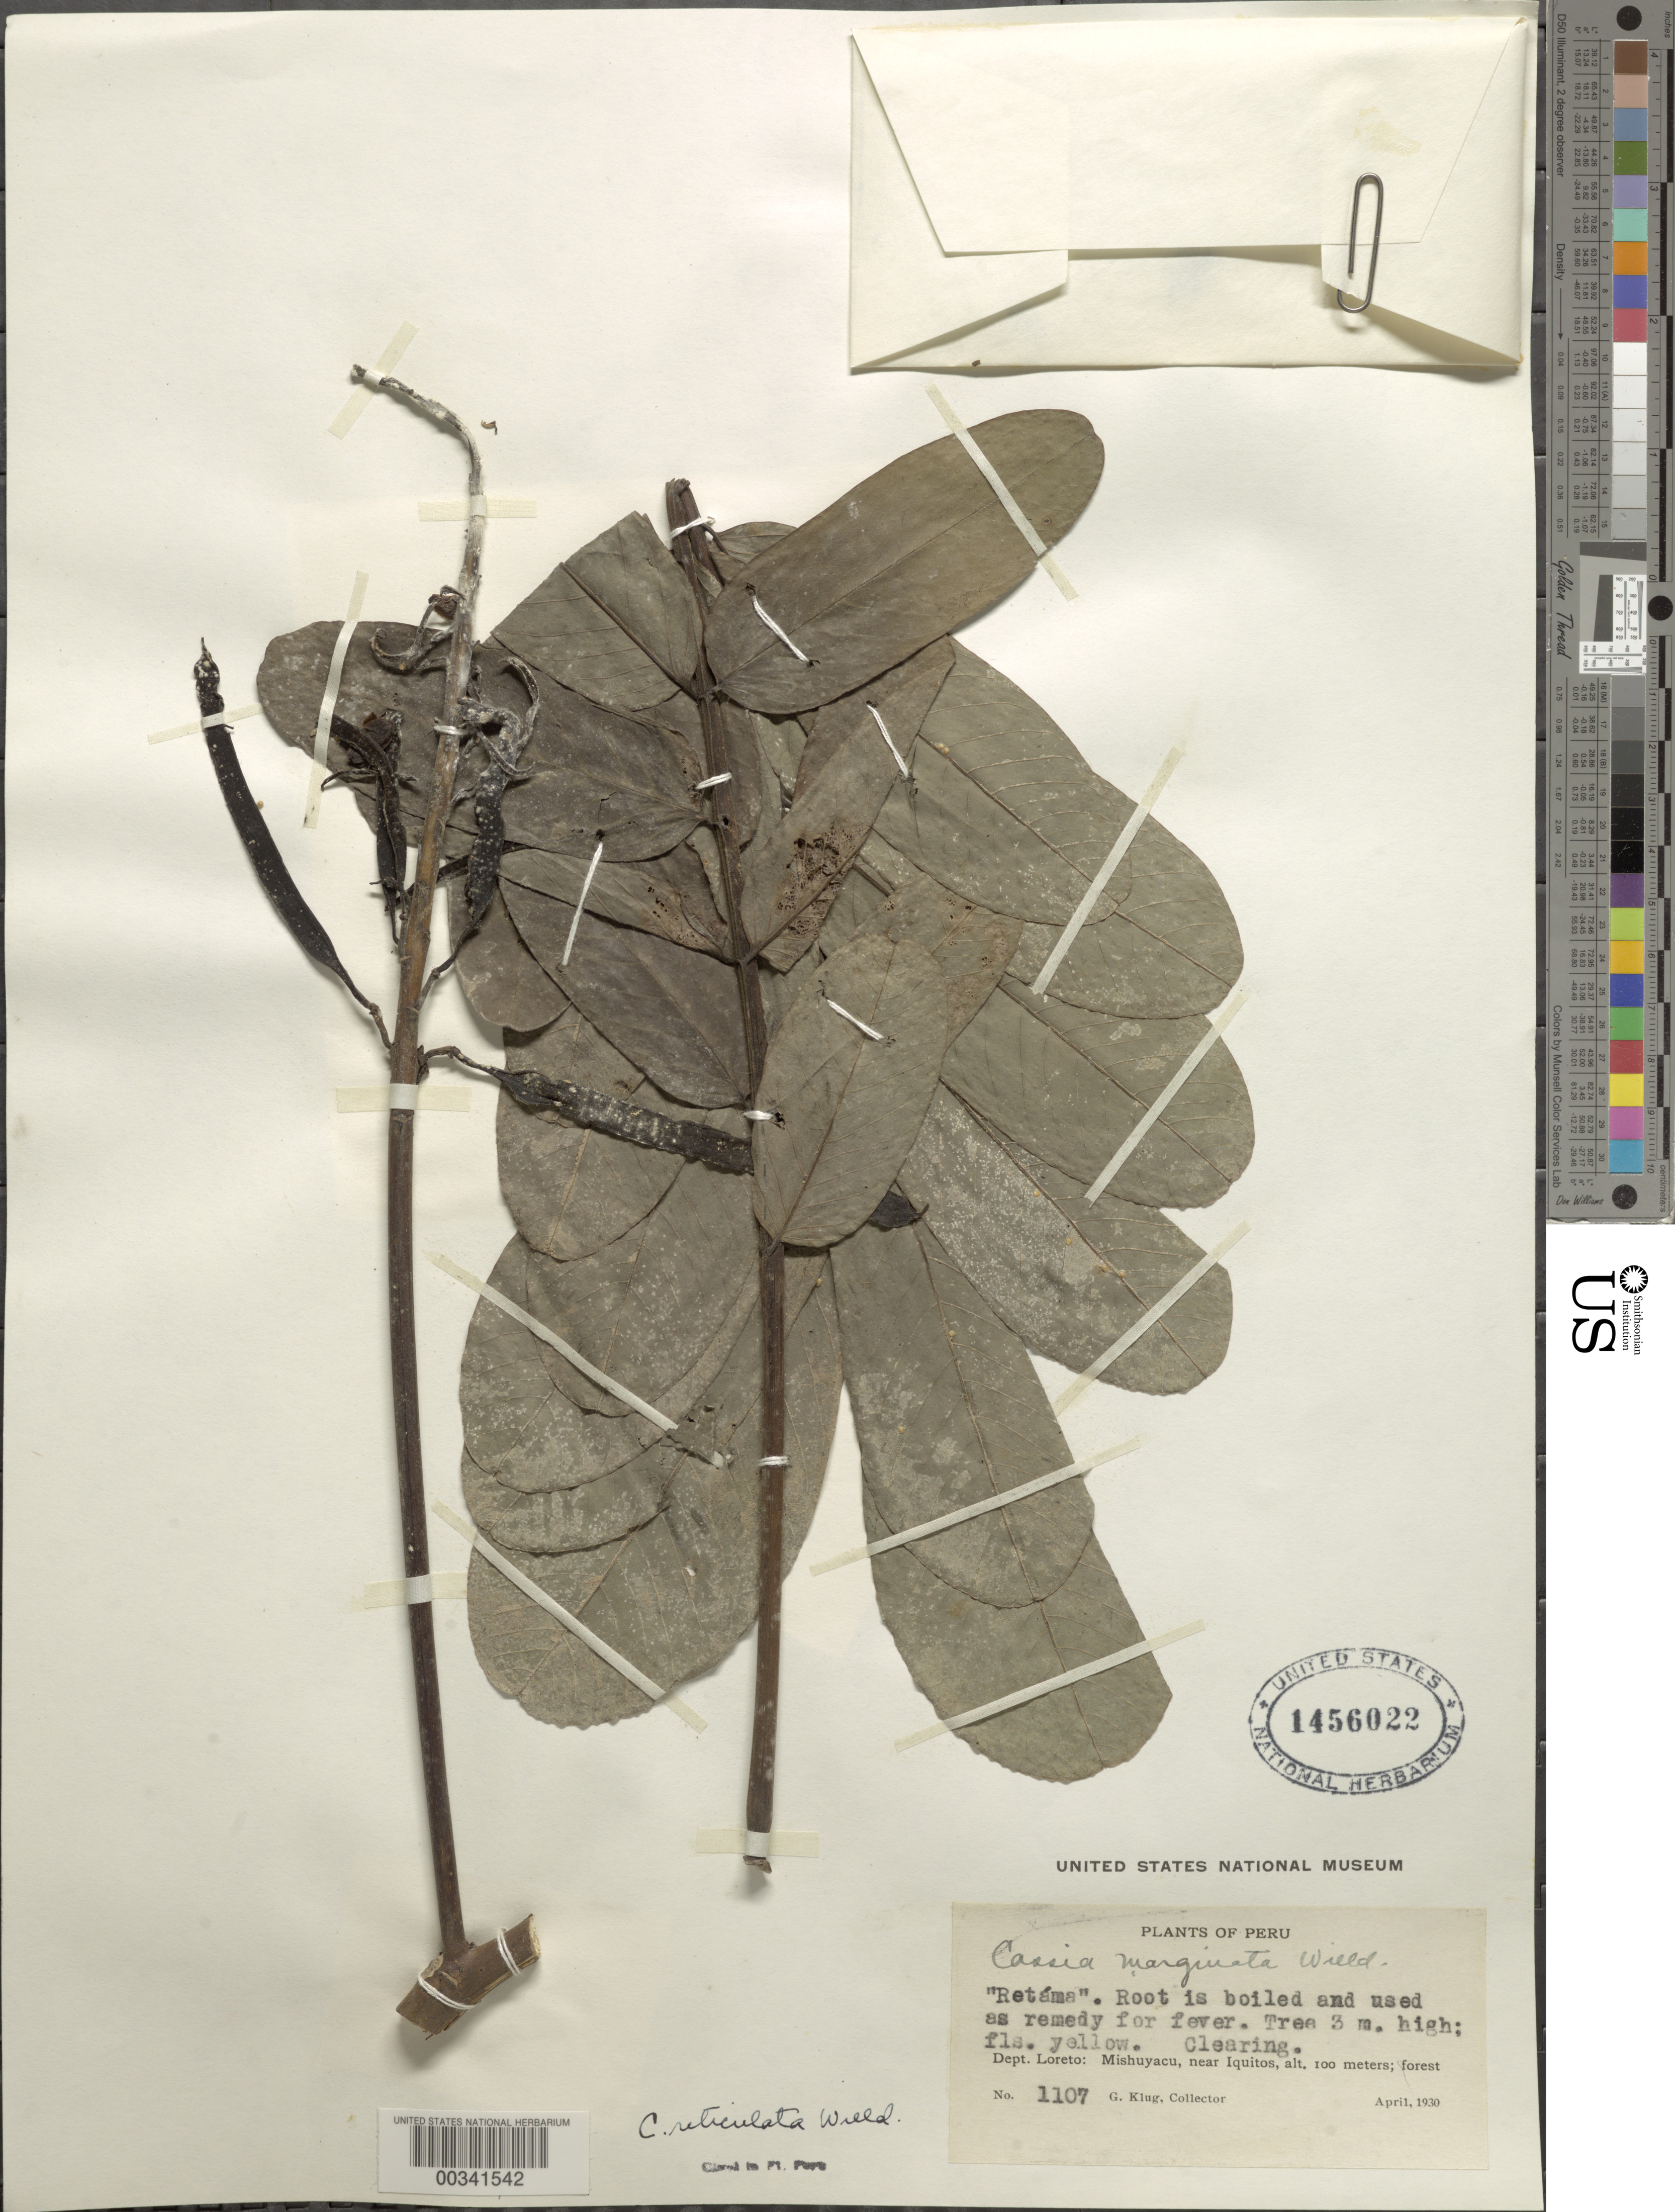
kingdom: Plantae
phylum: Tracheophyta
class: Magnoliopsida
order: Fabales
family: Fabaceae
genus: Senna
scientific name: Senna reticulata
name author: (Willd.) H.S. Irwin & Barneby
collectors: G. Klug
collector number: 1107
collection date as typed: Apr 1930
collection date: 1930-04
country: Peru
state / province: Loreto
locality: Mishuyacu, near Iquitos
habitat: Clearing; forest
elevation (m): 100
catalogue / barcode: US 1456022